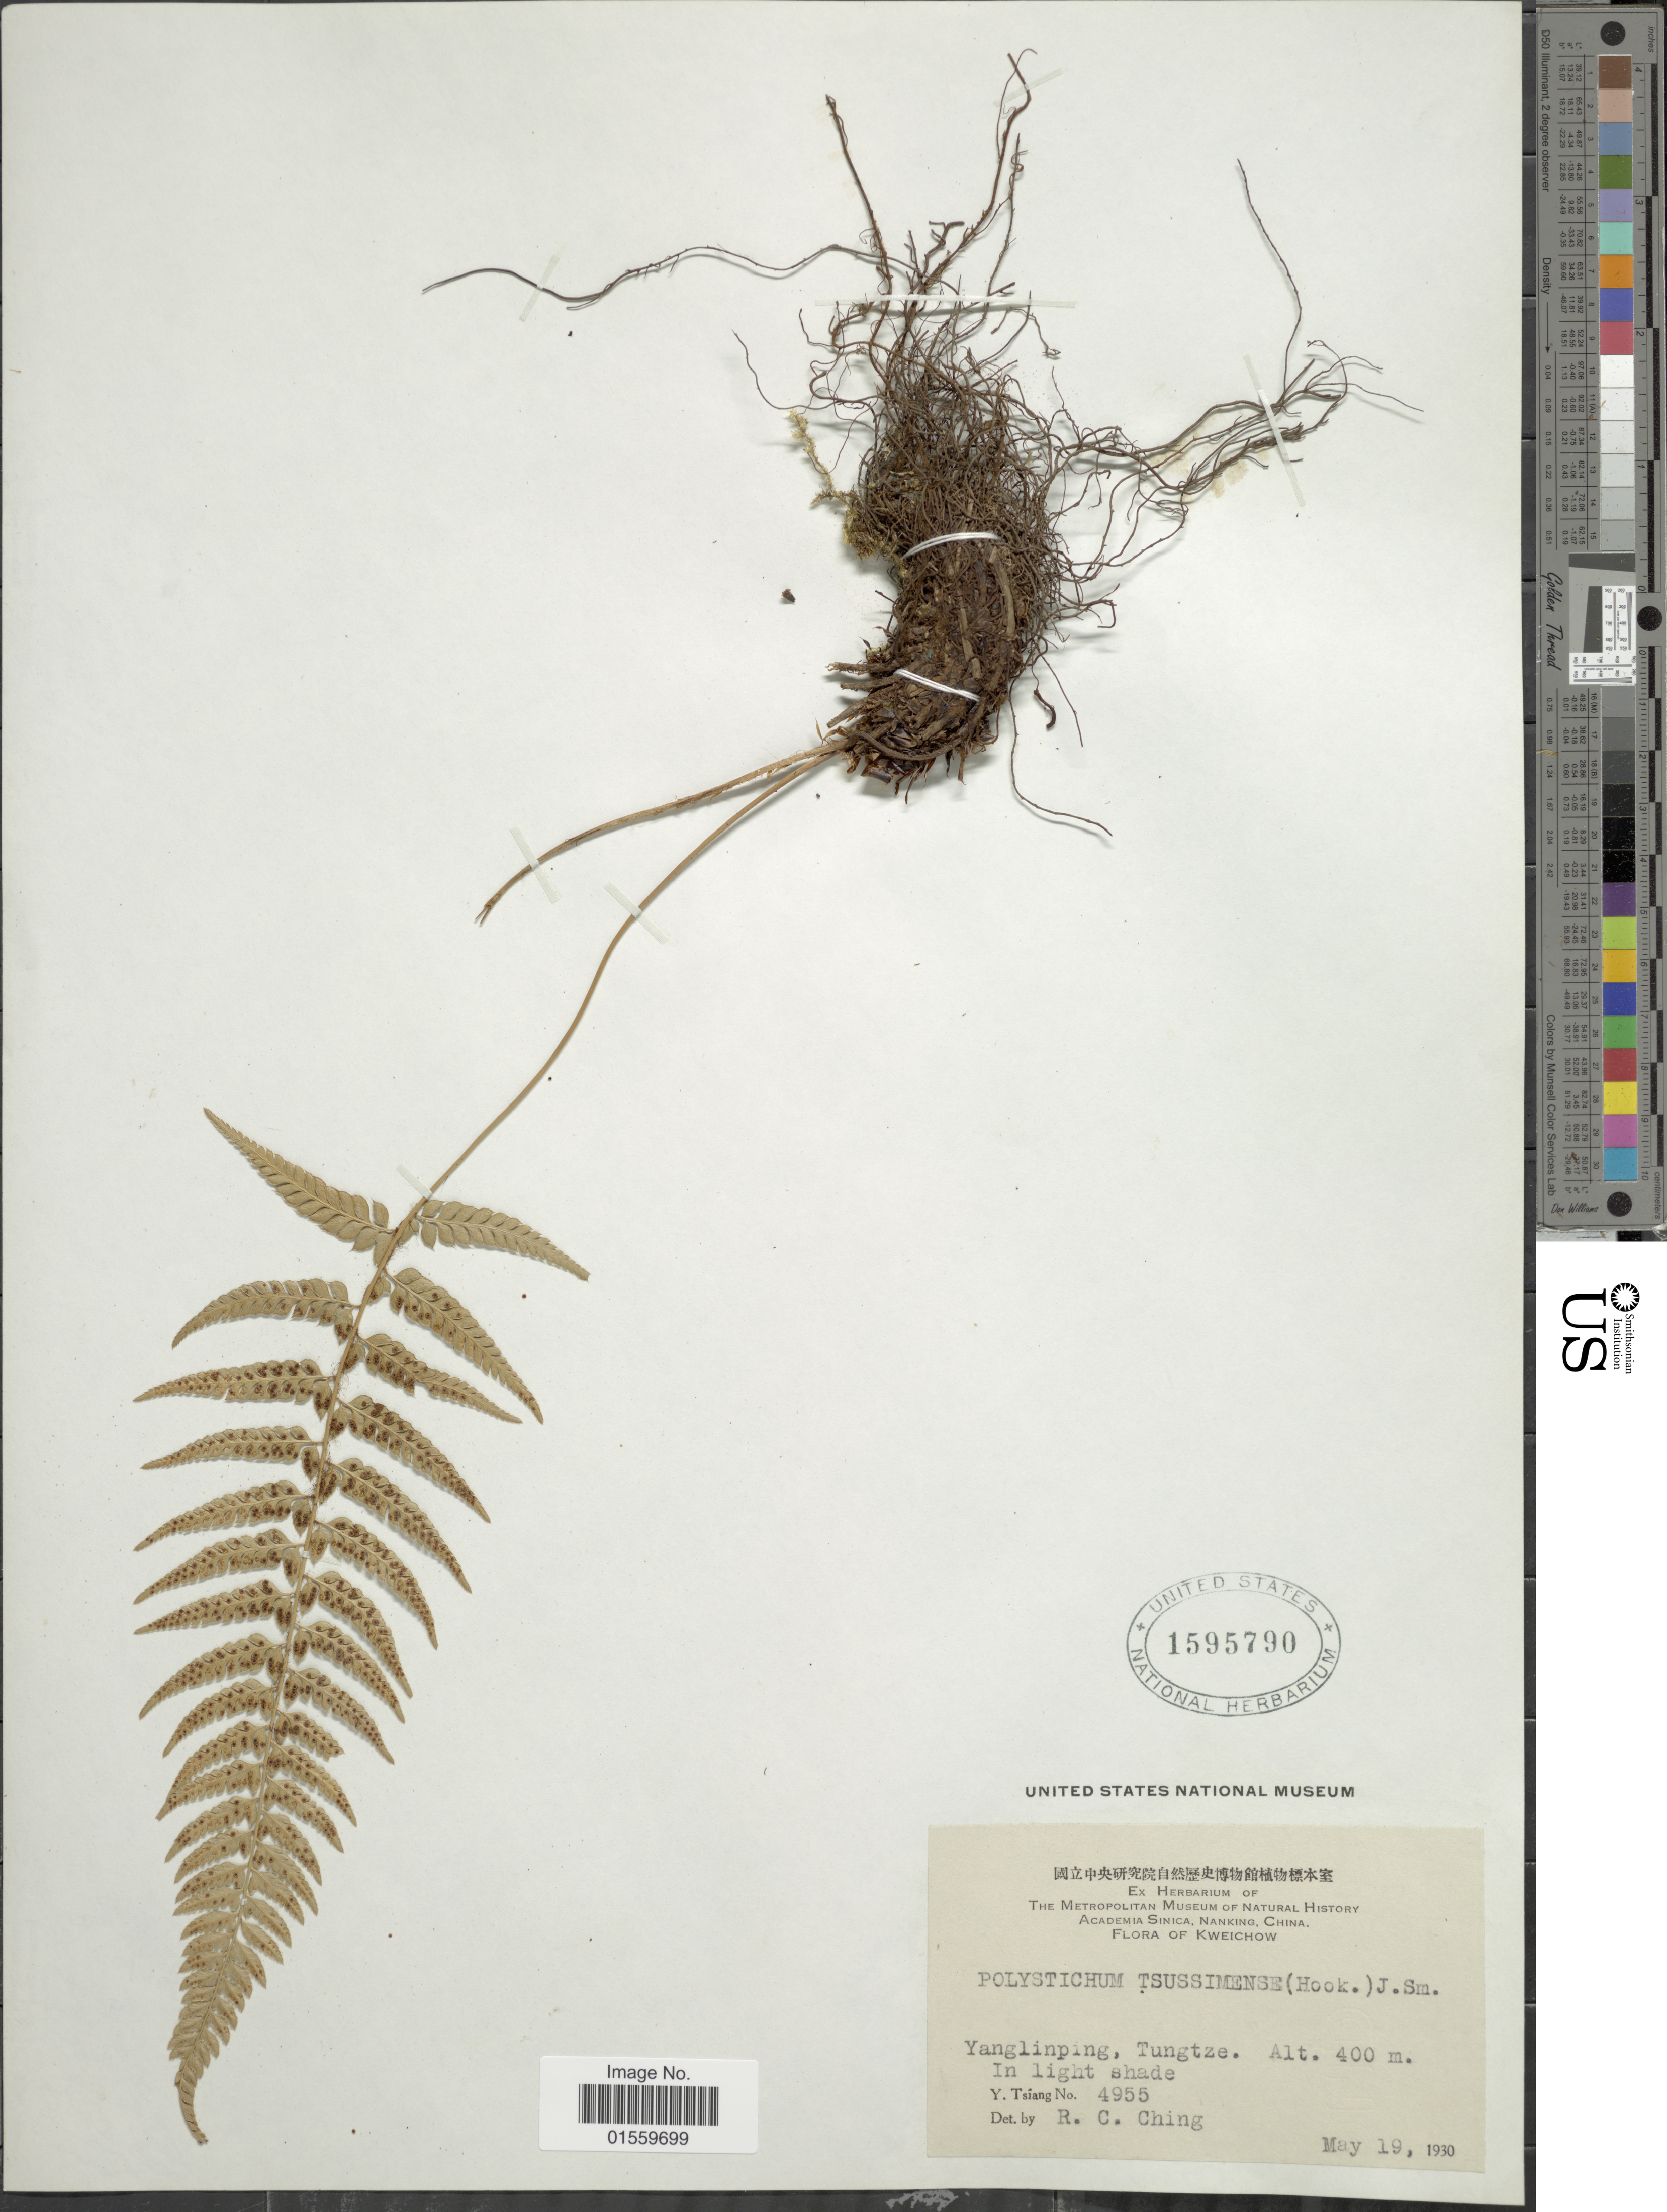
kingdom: Plantae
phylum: Tracheophyta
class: Polypodiopsida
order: Polypodiales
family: Dryopteridaceae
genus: Polystichum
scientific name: Polystichum tsus-simense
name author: (Hook.) J. Sm.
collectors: Y. Tsiang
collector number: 4955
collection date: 1930-05-19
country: China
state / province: Guizhou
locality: Kweichow, Yanglinping, Tungtze.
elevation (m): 400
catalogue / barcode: US 1595790